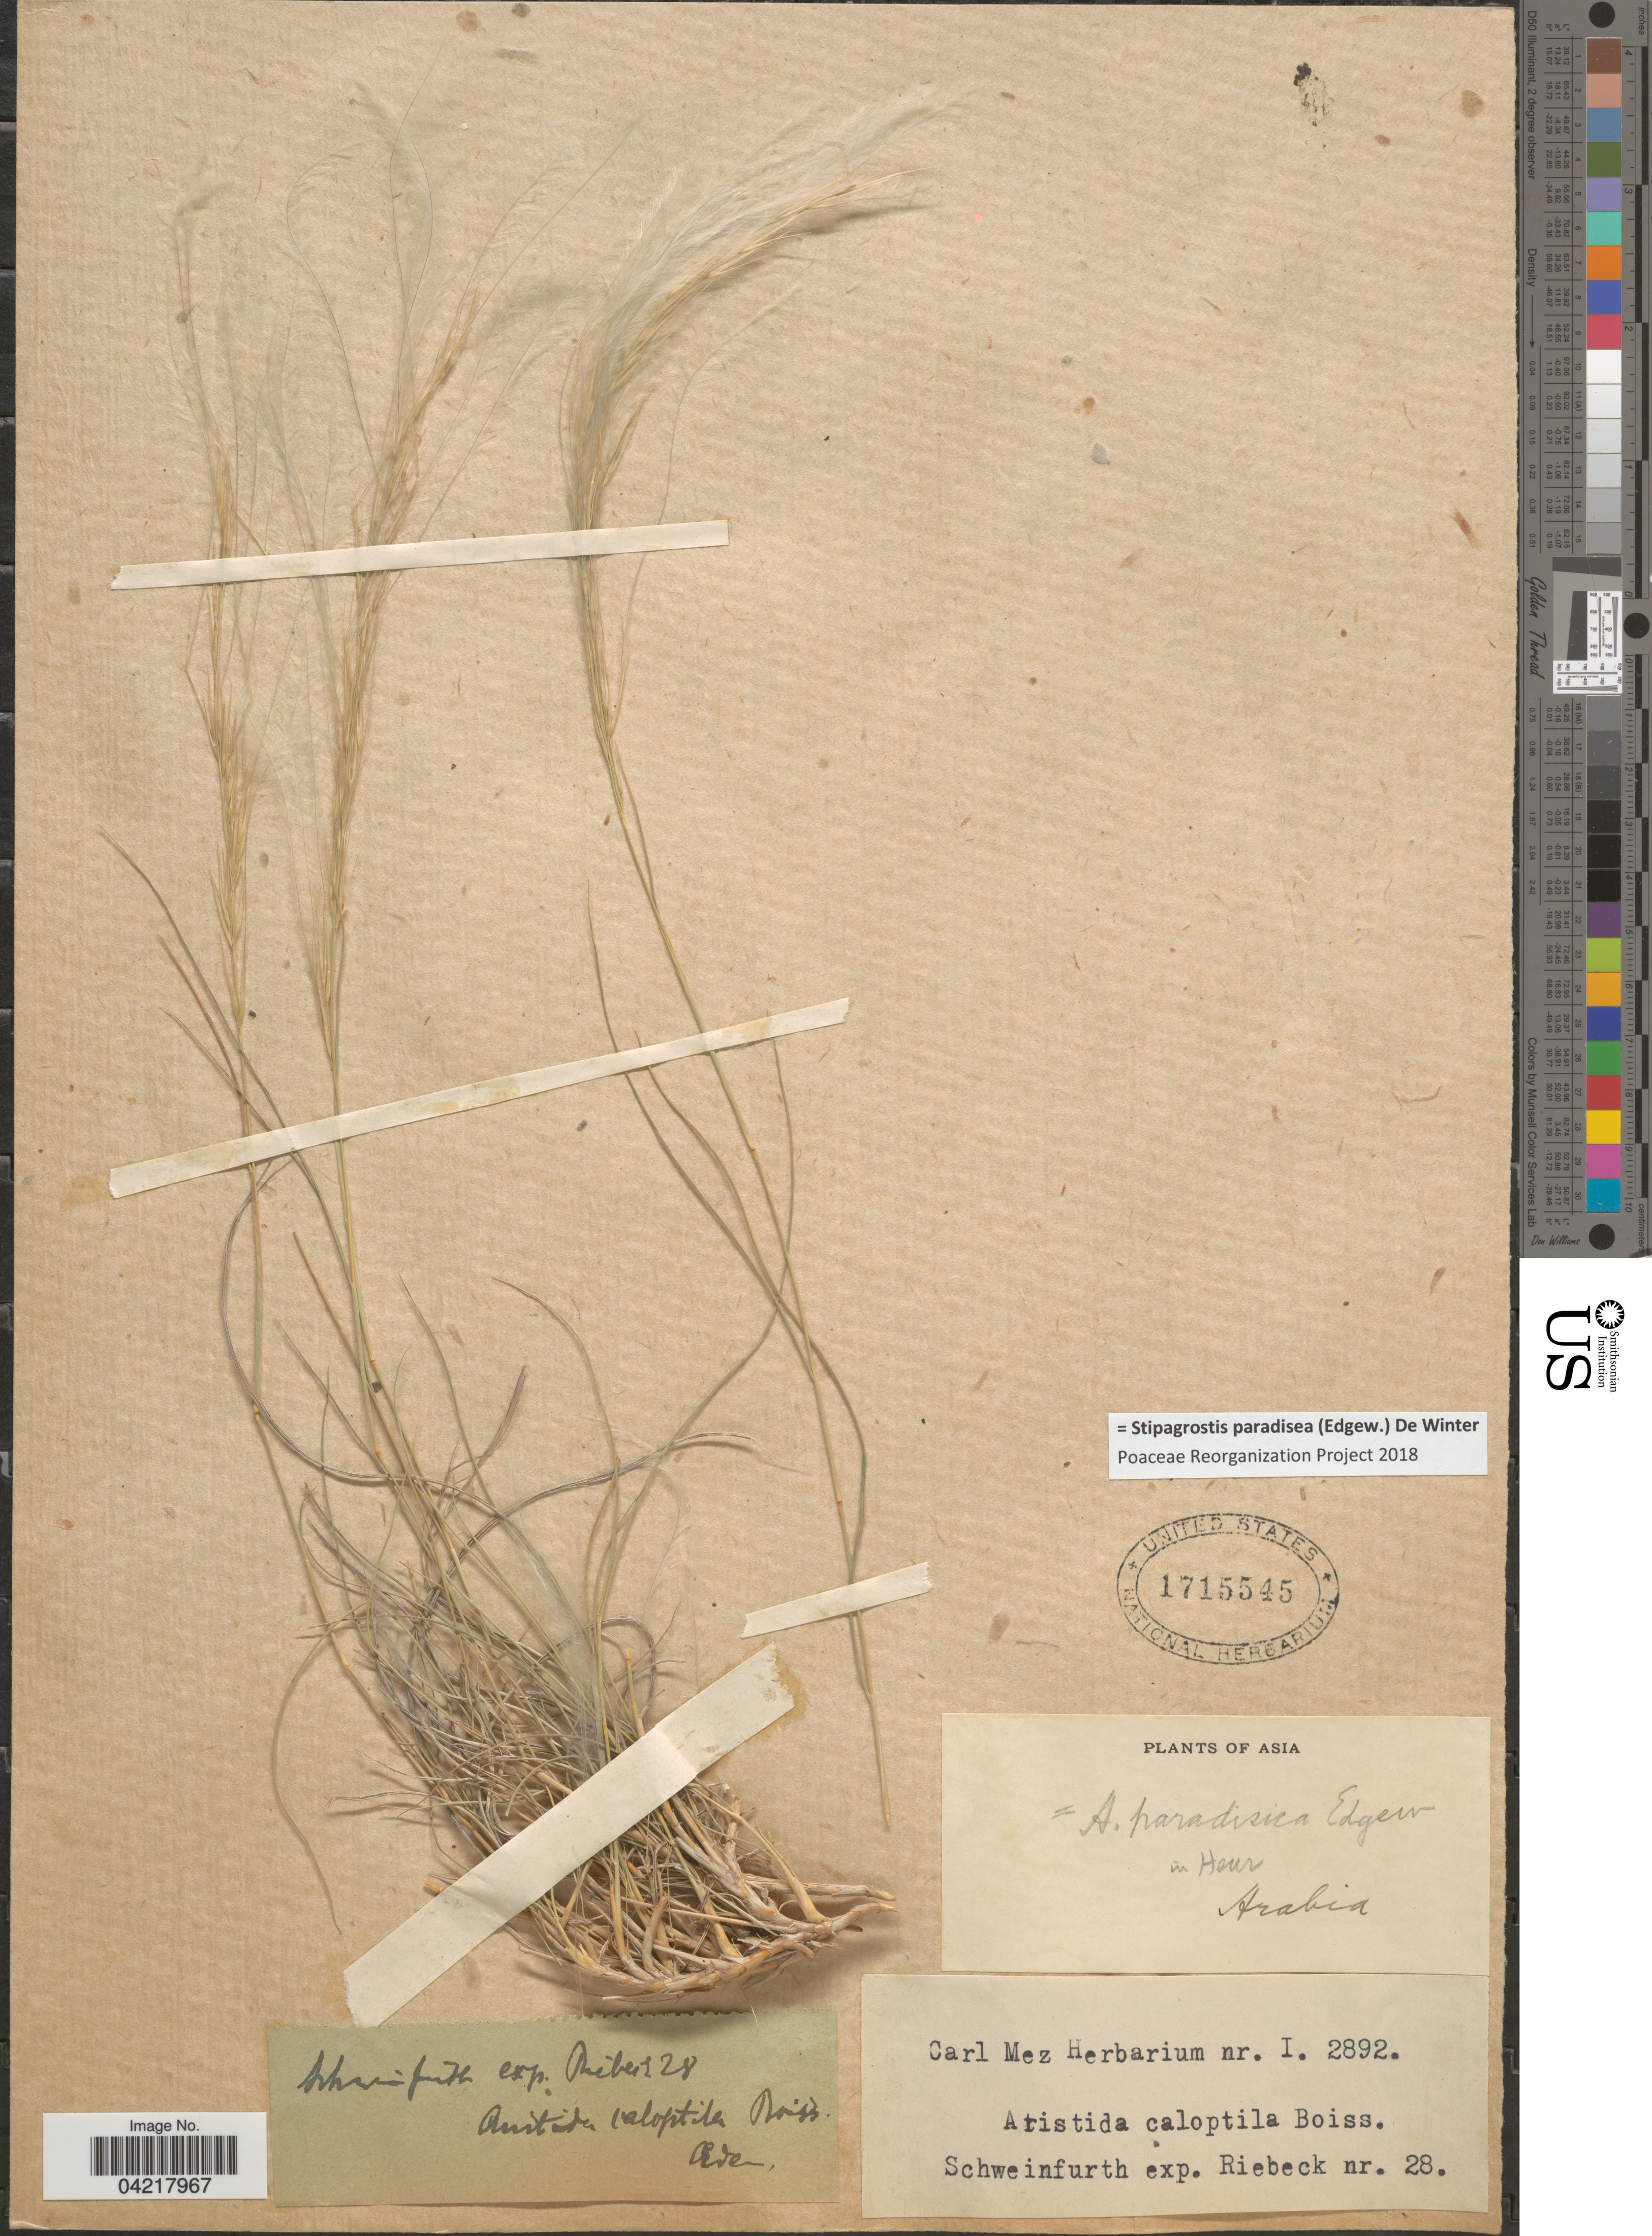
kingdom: Plantae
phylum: Tracheophyta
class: Liliopsida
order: Poales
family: Poaceae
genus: Stipagrostis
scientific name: Stipagrostis paradisea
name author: (Edgew.) De Winter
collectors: Schweinfurth, --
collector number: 28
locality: Asia. Arabia. exp. Riebeck [unsure placement]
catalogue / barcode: US 1715545